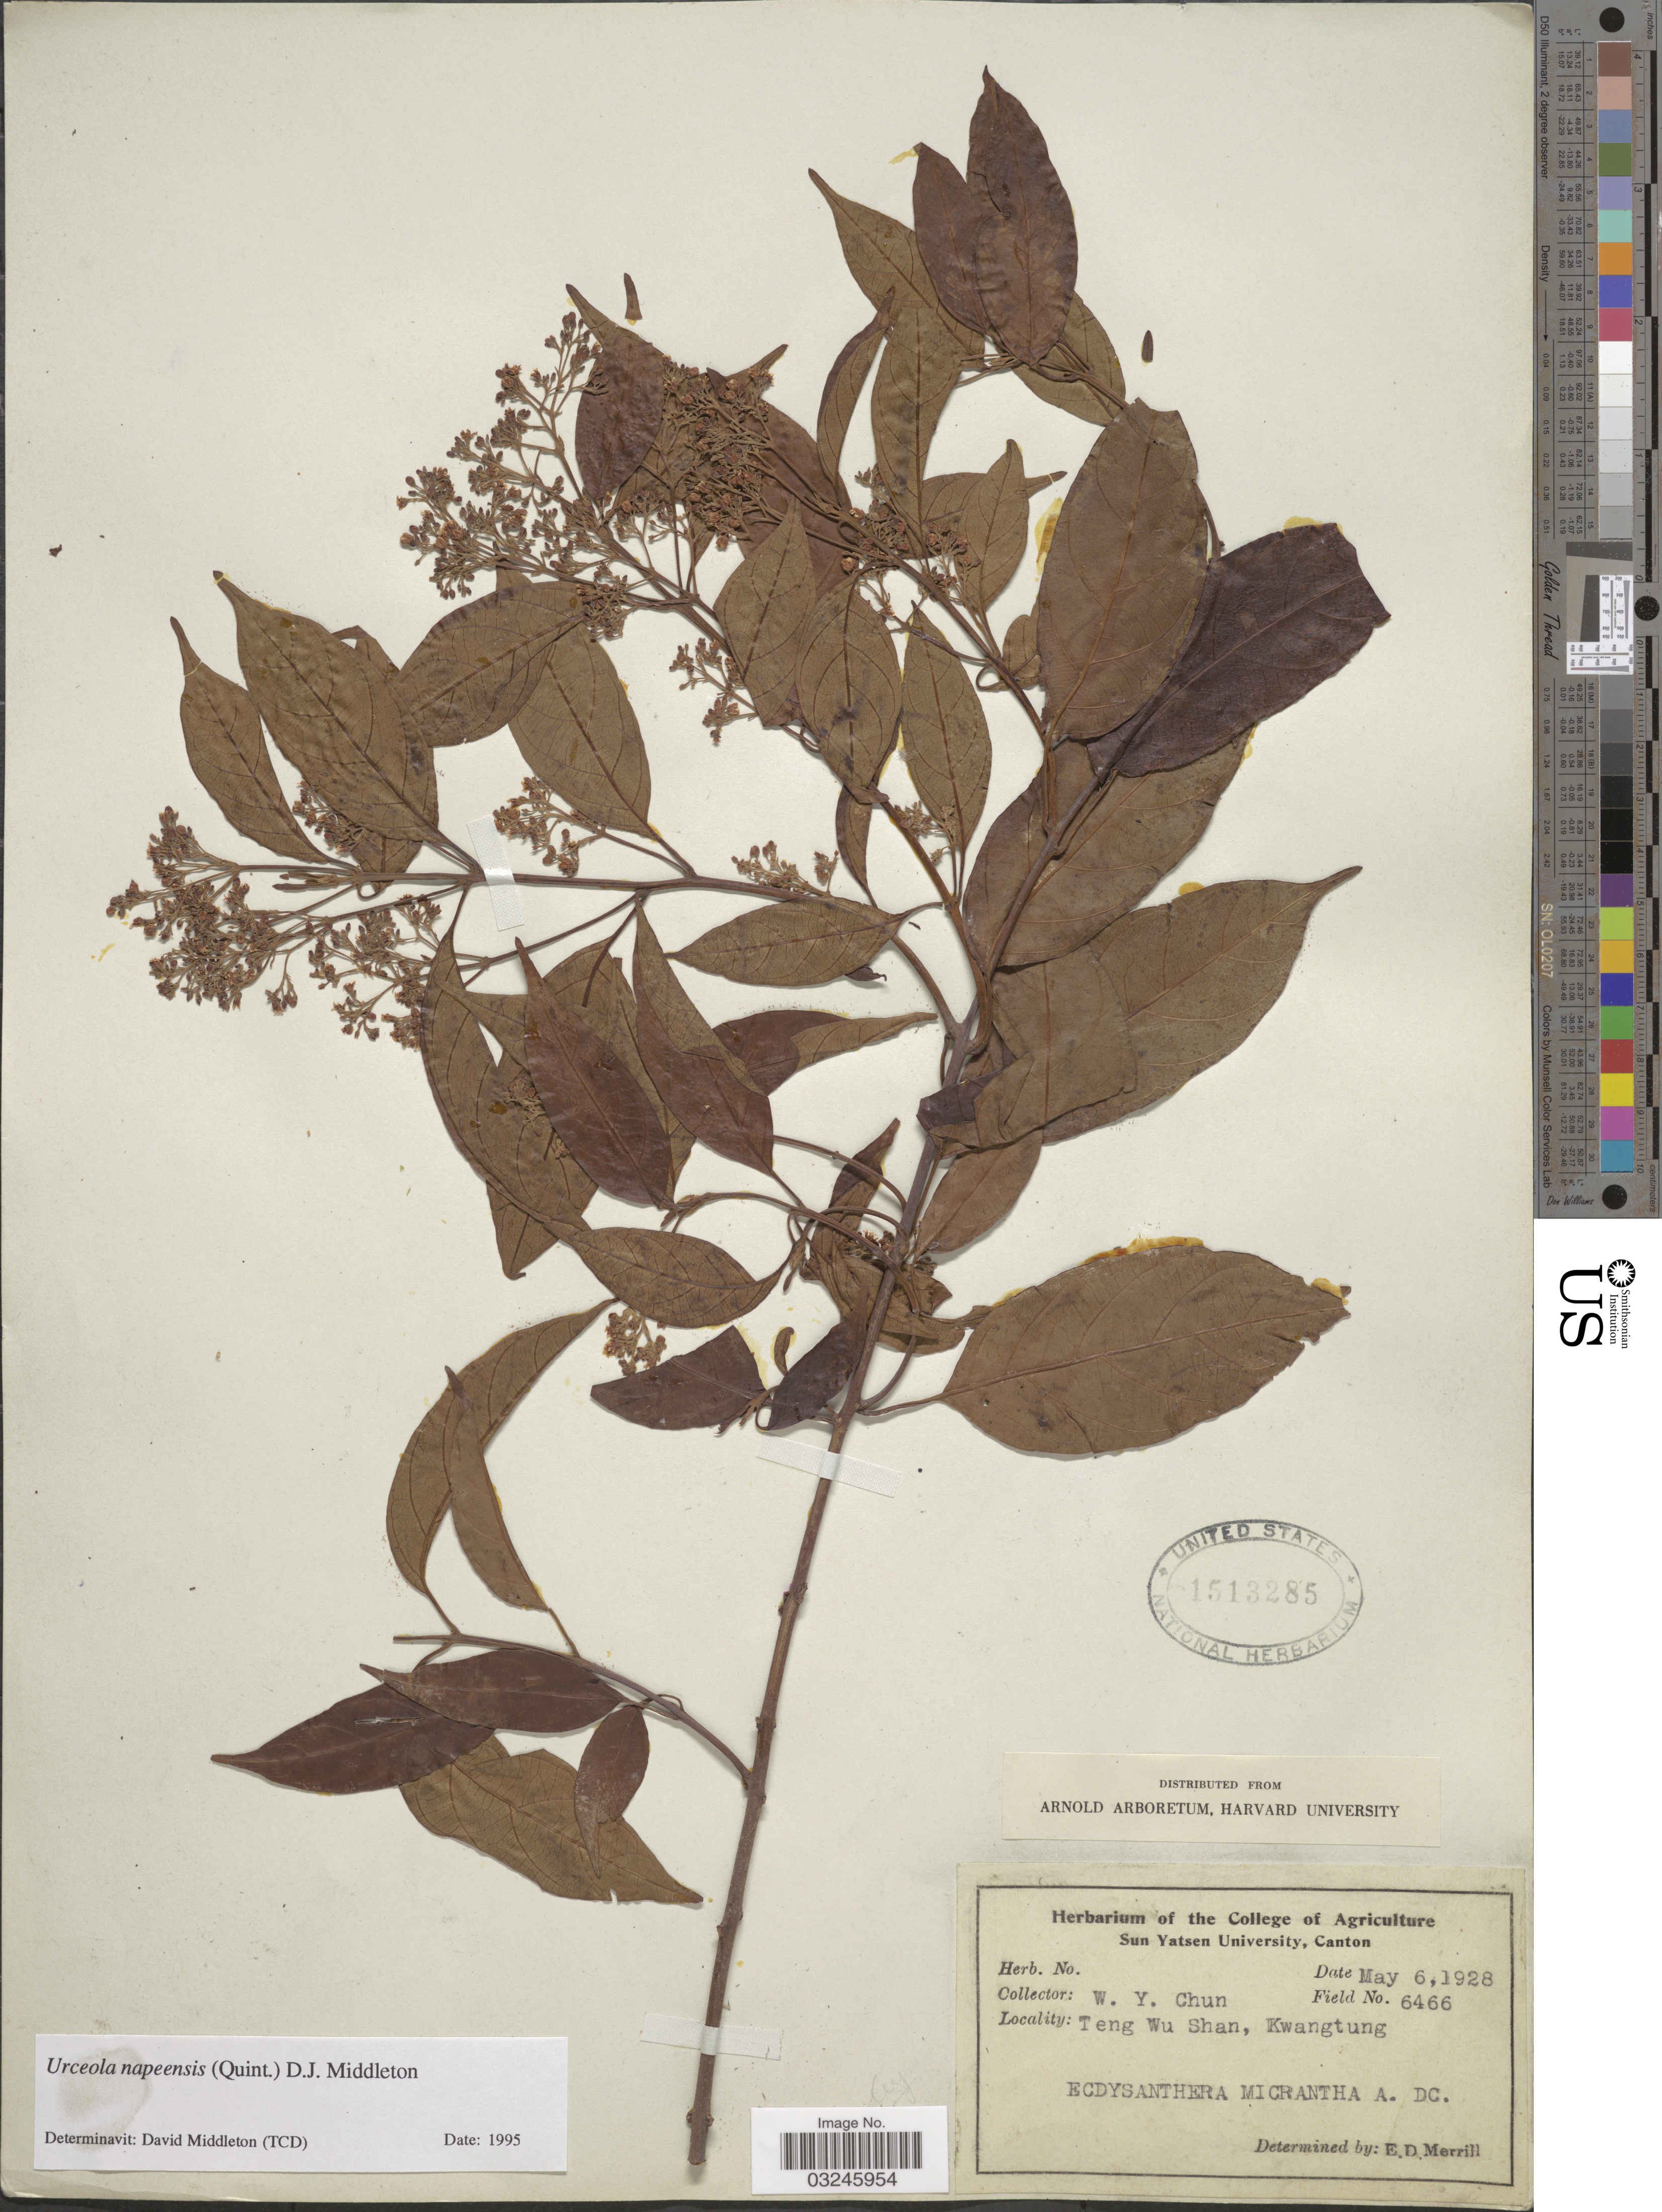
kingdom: Plantae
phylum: Tracheophyta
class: Magnoliopsida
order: Gentianales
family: Apocynaceae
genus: Urceola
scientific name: Urceola napeensis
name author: (Quintaret) D.J. Middleton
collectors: W. Y. Chun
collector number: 6466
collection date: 1928-05-06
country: China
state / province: Guangdong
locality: Teng Wu Shan, Kwangtung.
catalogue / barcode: US 1513285